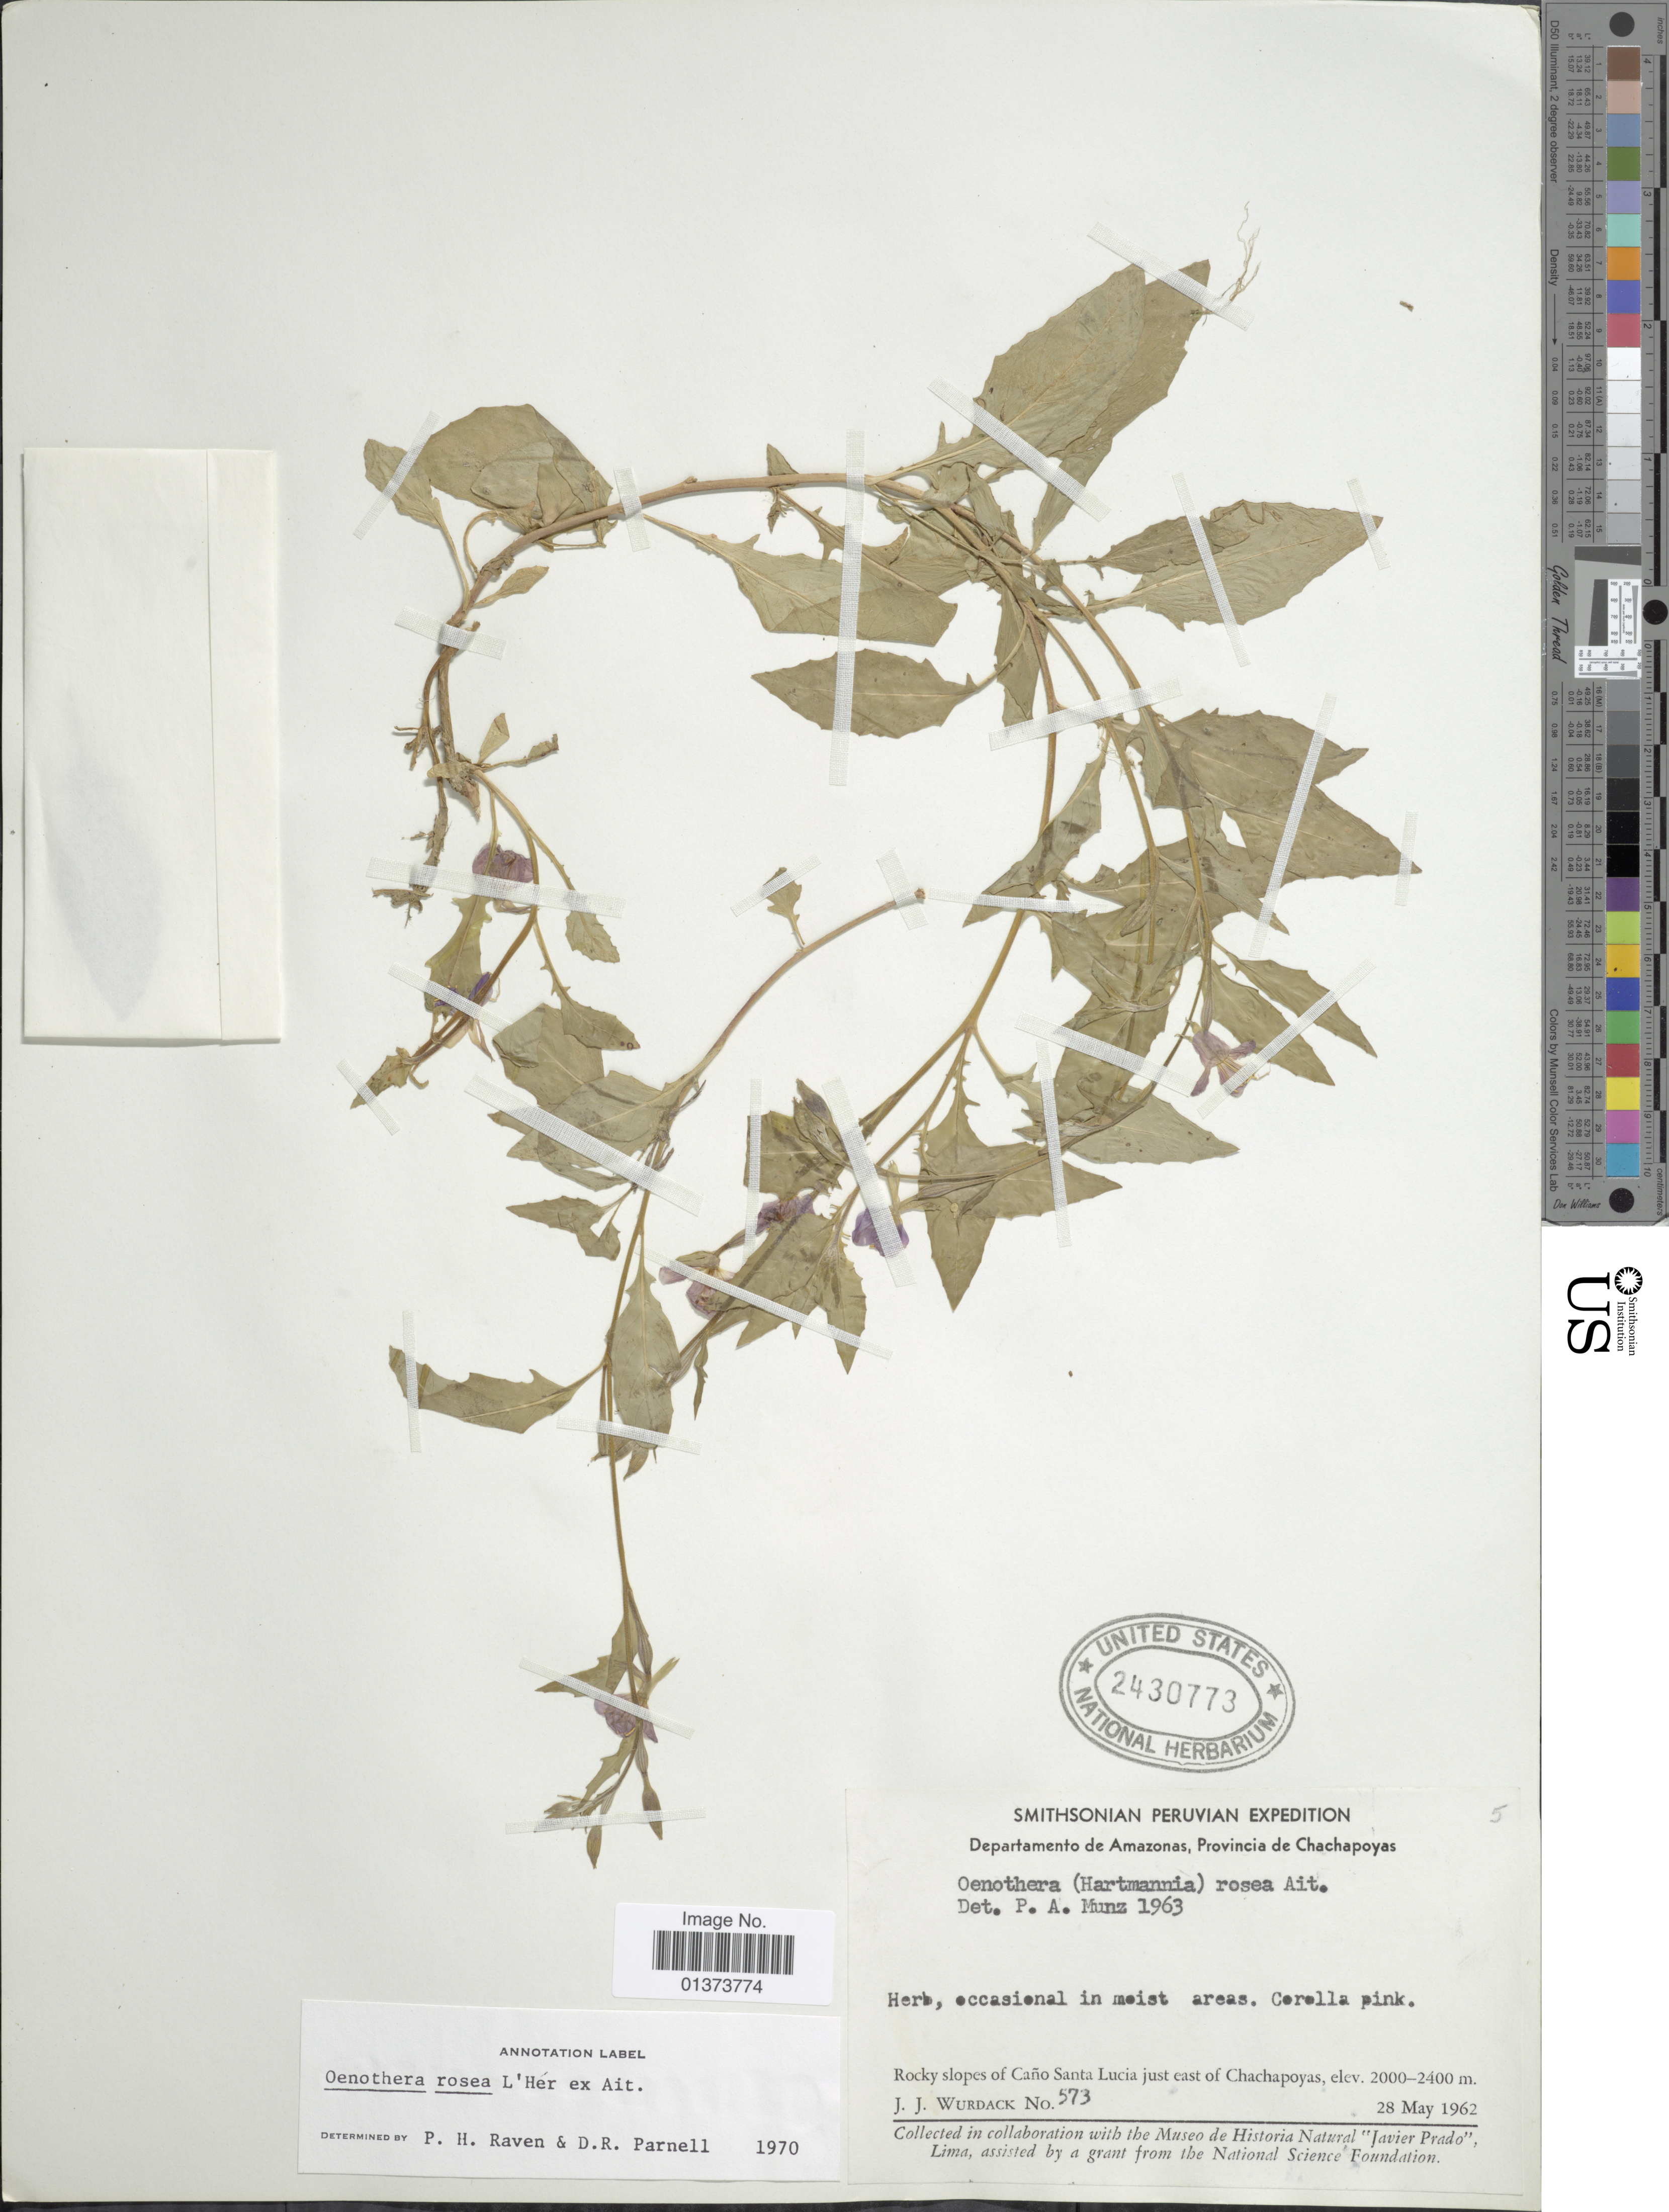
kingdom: Plantae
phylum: Tracheophyta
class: Magnoliopsida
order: Myrtales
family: Onagraceae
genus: Oenothera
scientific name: Oenothera rosea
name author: L'Hér. ex Aiton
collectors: J. J. Wurdack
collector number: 573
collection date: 1962-05-28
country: Peru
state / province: Amazonas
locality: Rocky slopes of Caño Santa Lucia just east of Chachapoyas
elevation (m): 2000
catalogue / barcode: US 2430773